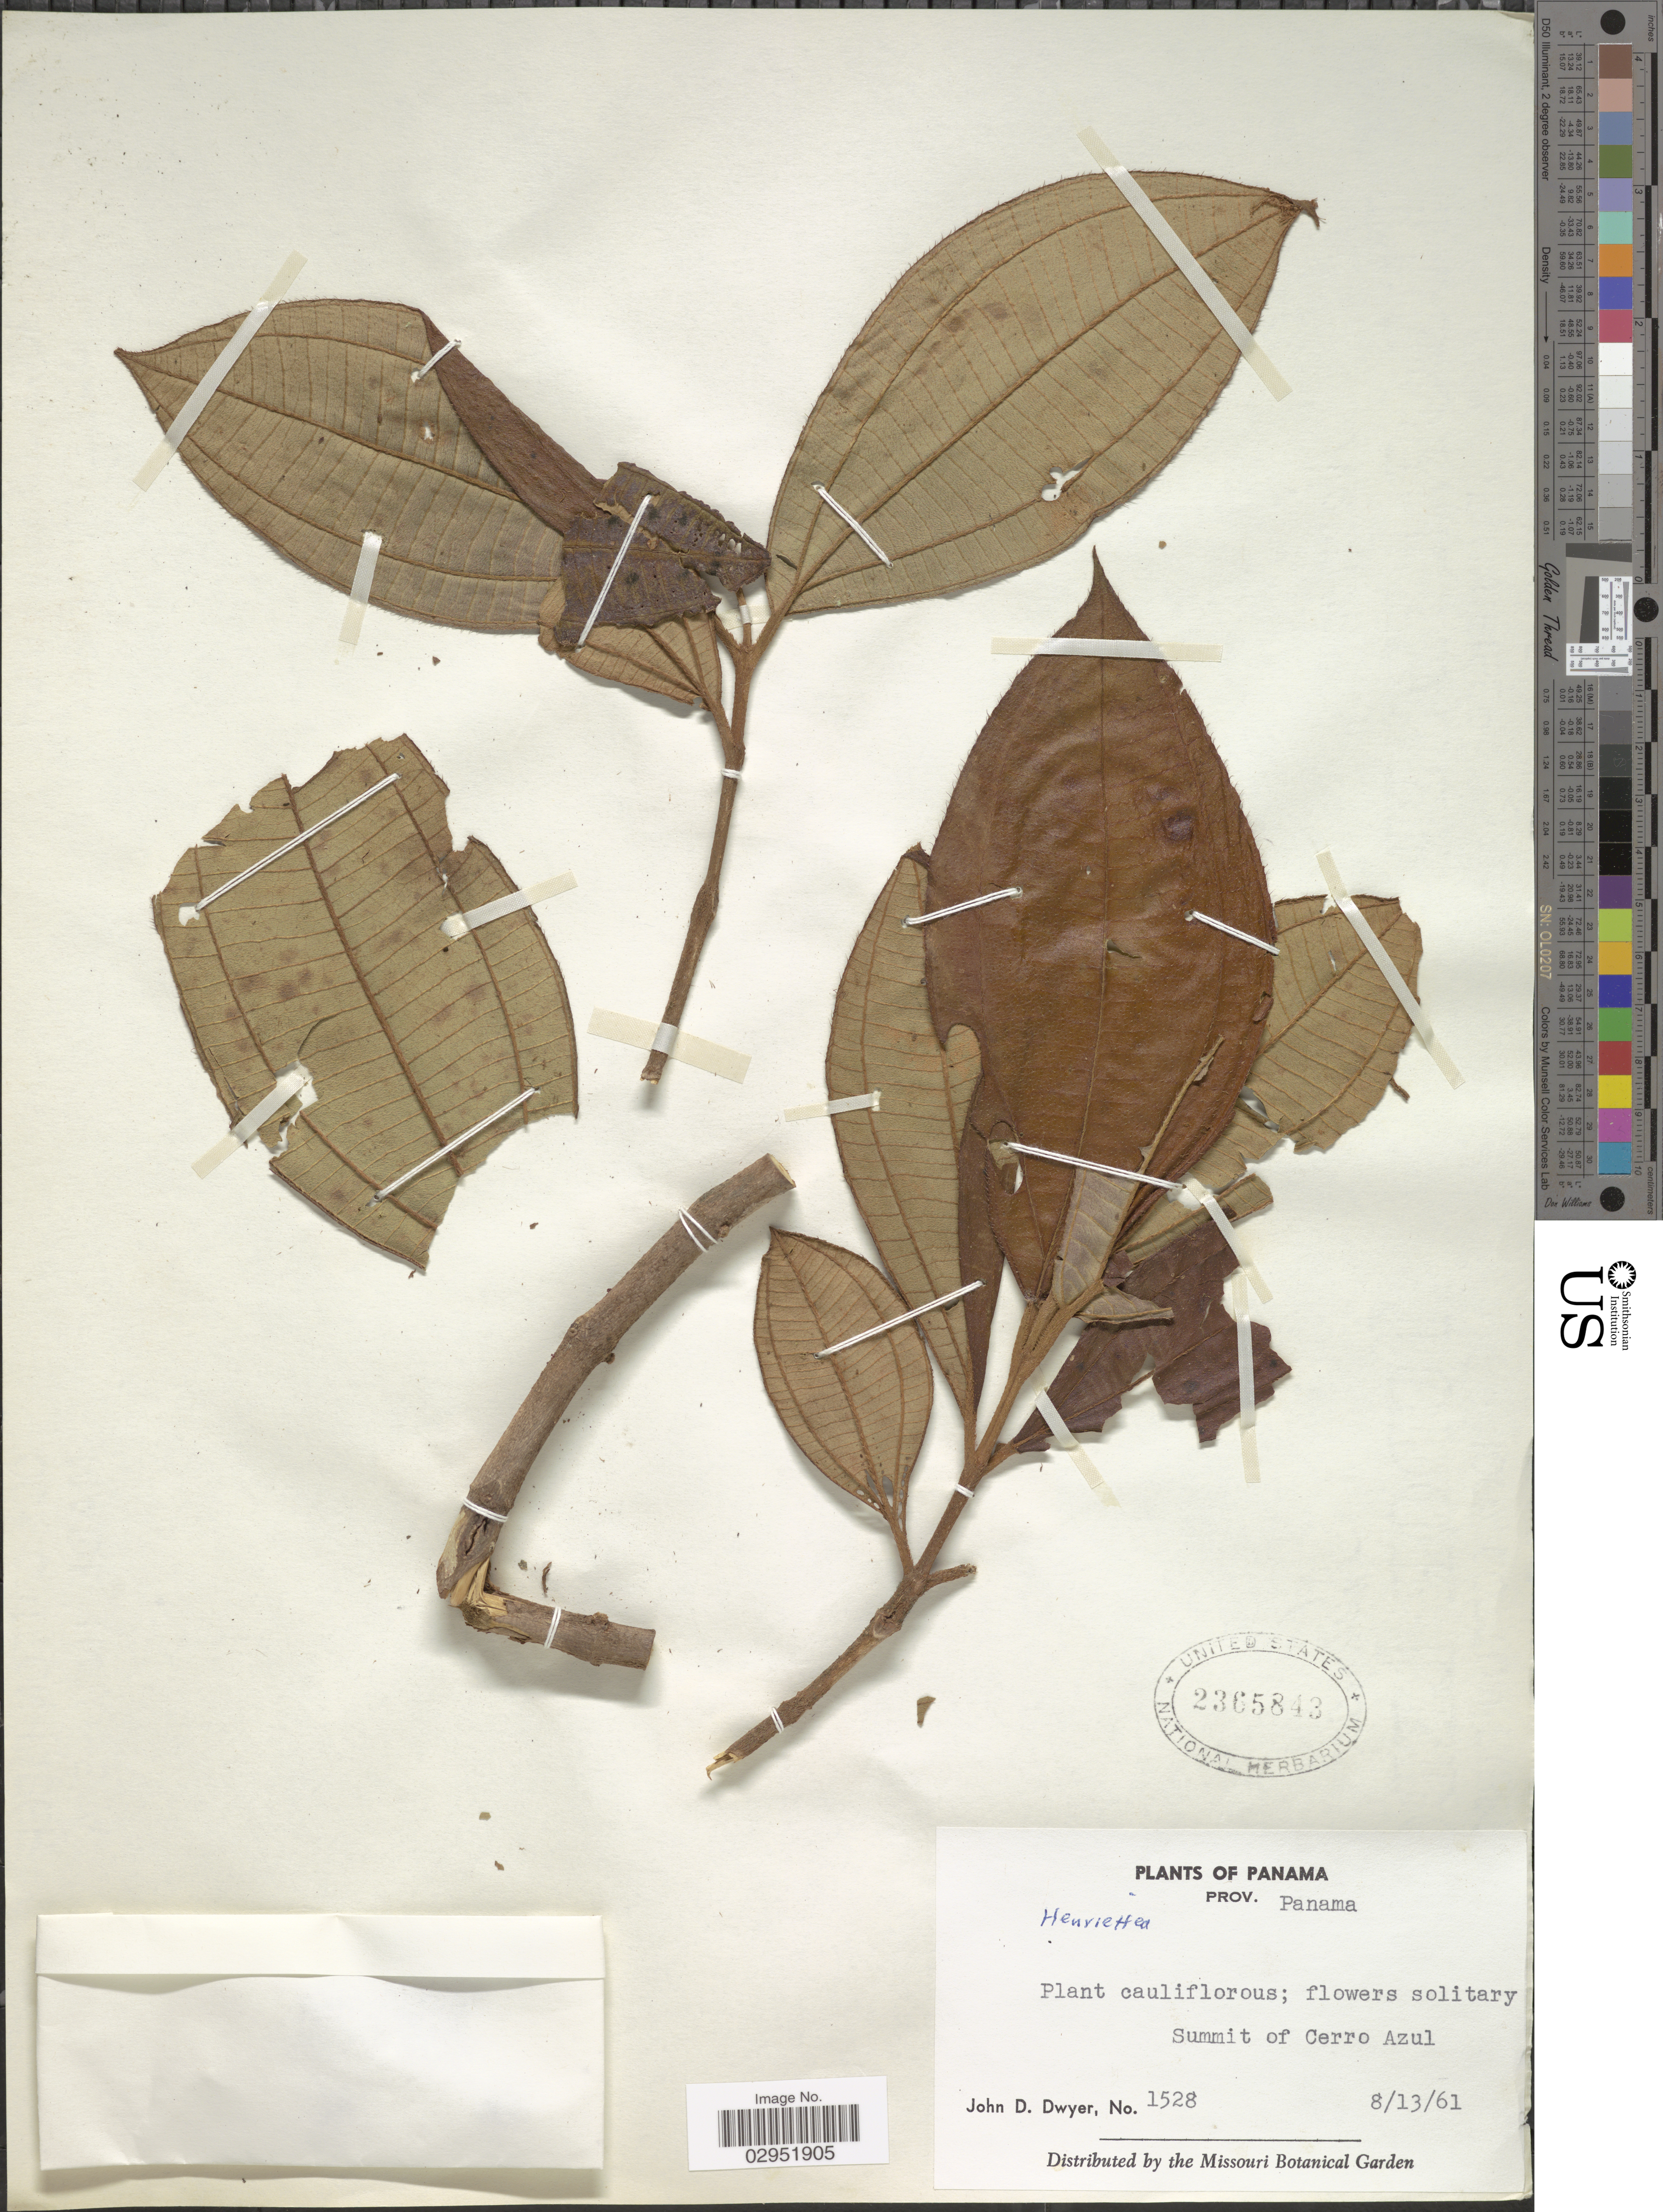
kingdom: Plantae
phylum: Tracheophyta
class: Magnoliopsida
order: Myrtales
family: Melastomataceae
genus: Henriettea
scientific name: Henriettea sp.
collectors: J. D. Dwyer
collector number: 1528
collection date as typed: Transcribed d/m/y: 13/8/61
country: Panama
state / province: Panamá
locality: Summit of Cerro Azul.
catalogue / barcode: US 2365843